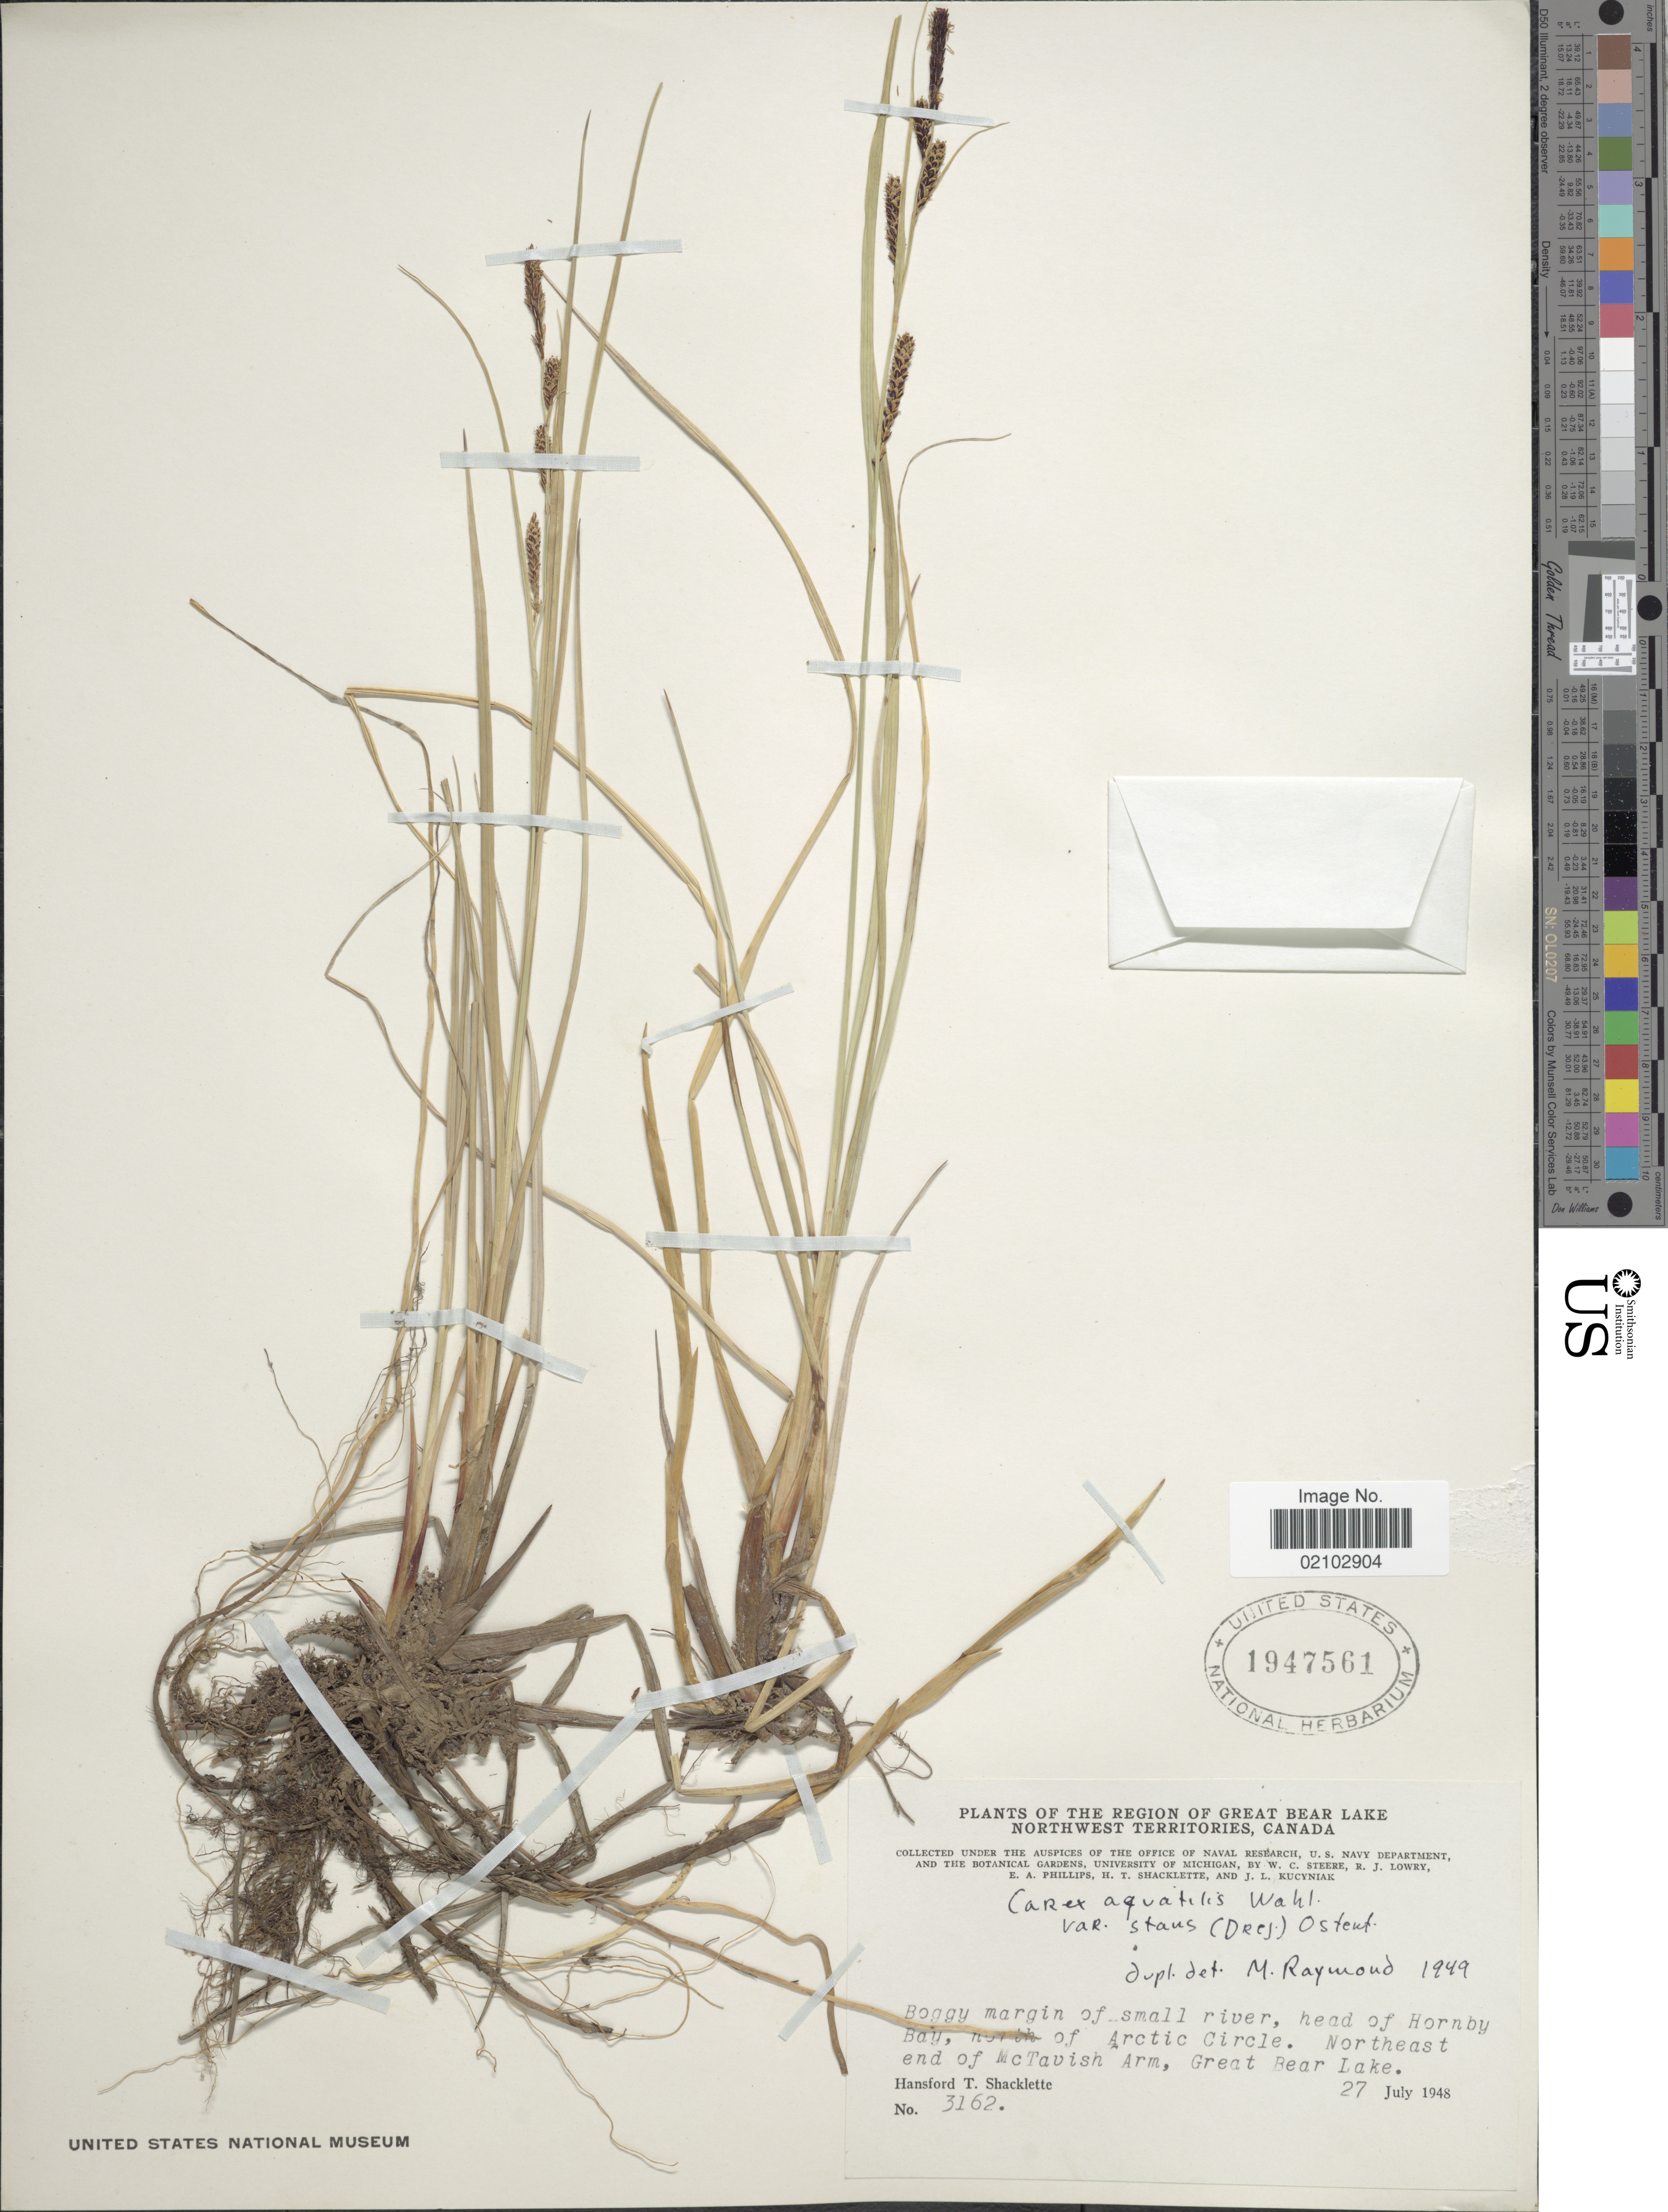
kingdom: Plantae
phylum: Tracheophyta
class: Liliopsida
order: Poales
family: Cyperaceae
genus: Carex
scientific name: Carex aquatilis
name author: Wahlenb.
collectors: H. Shacklette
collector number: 3162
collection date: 1948-07-27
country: Canada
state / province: Northwest Territories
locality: The Region of Great Bear Lake, boggy margin of small river, head of Hornby Bay, north of Arctic Circle, northeast of McTavish Arm, Great Bear Lake.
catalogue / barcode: US 1947561